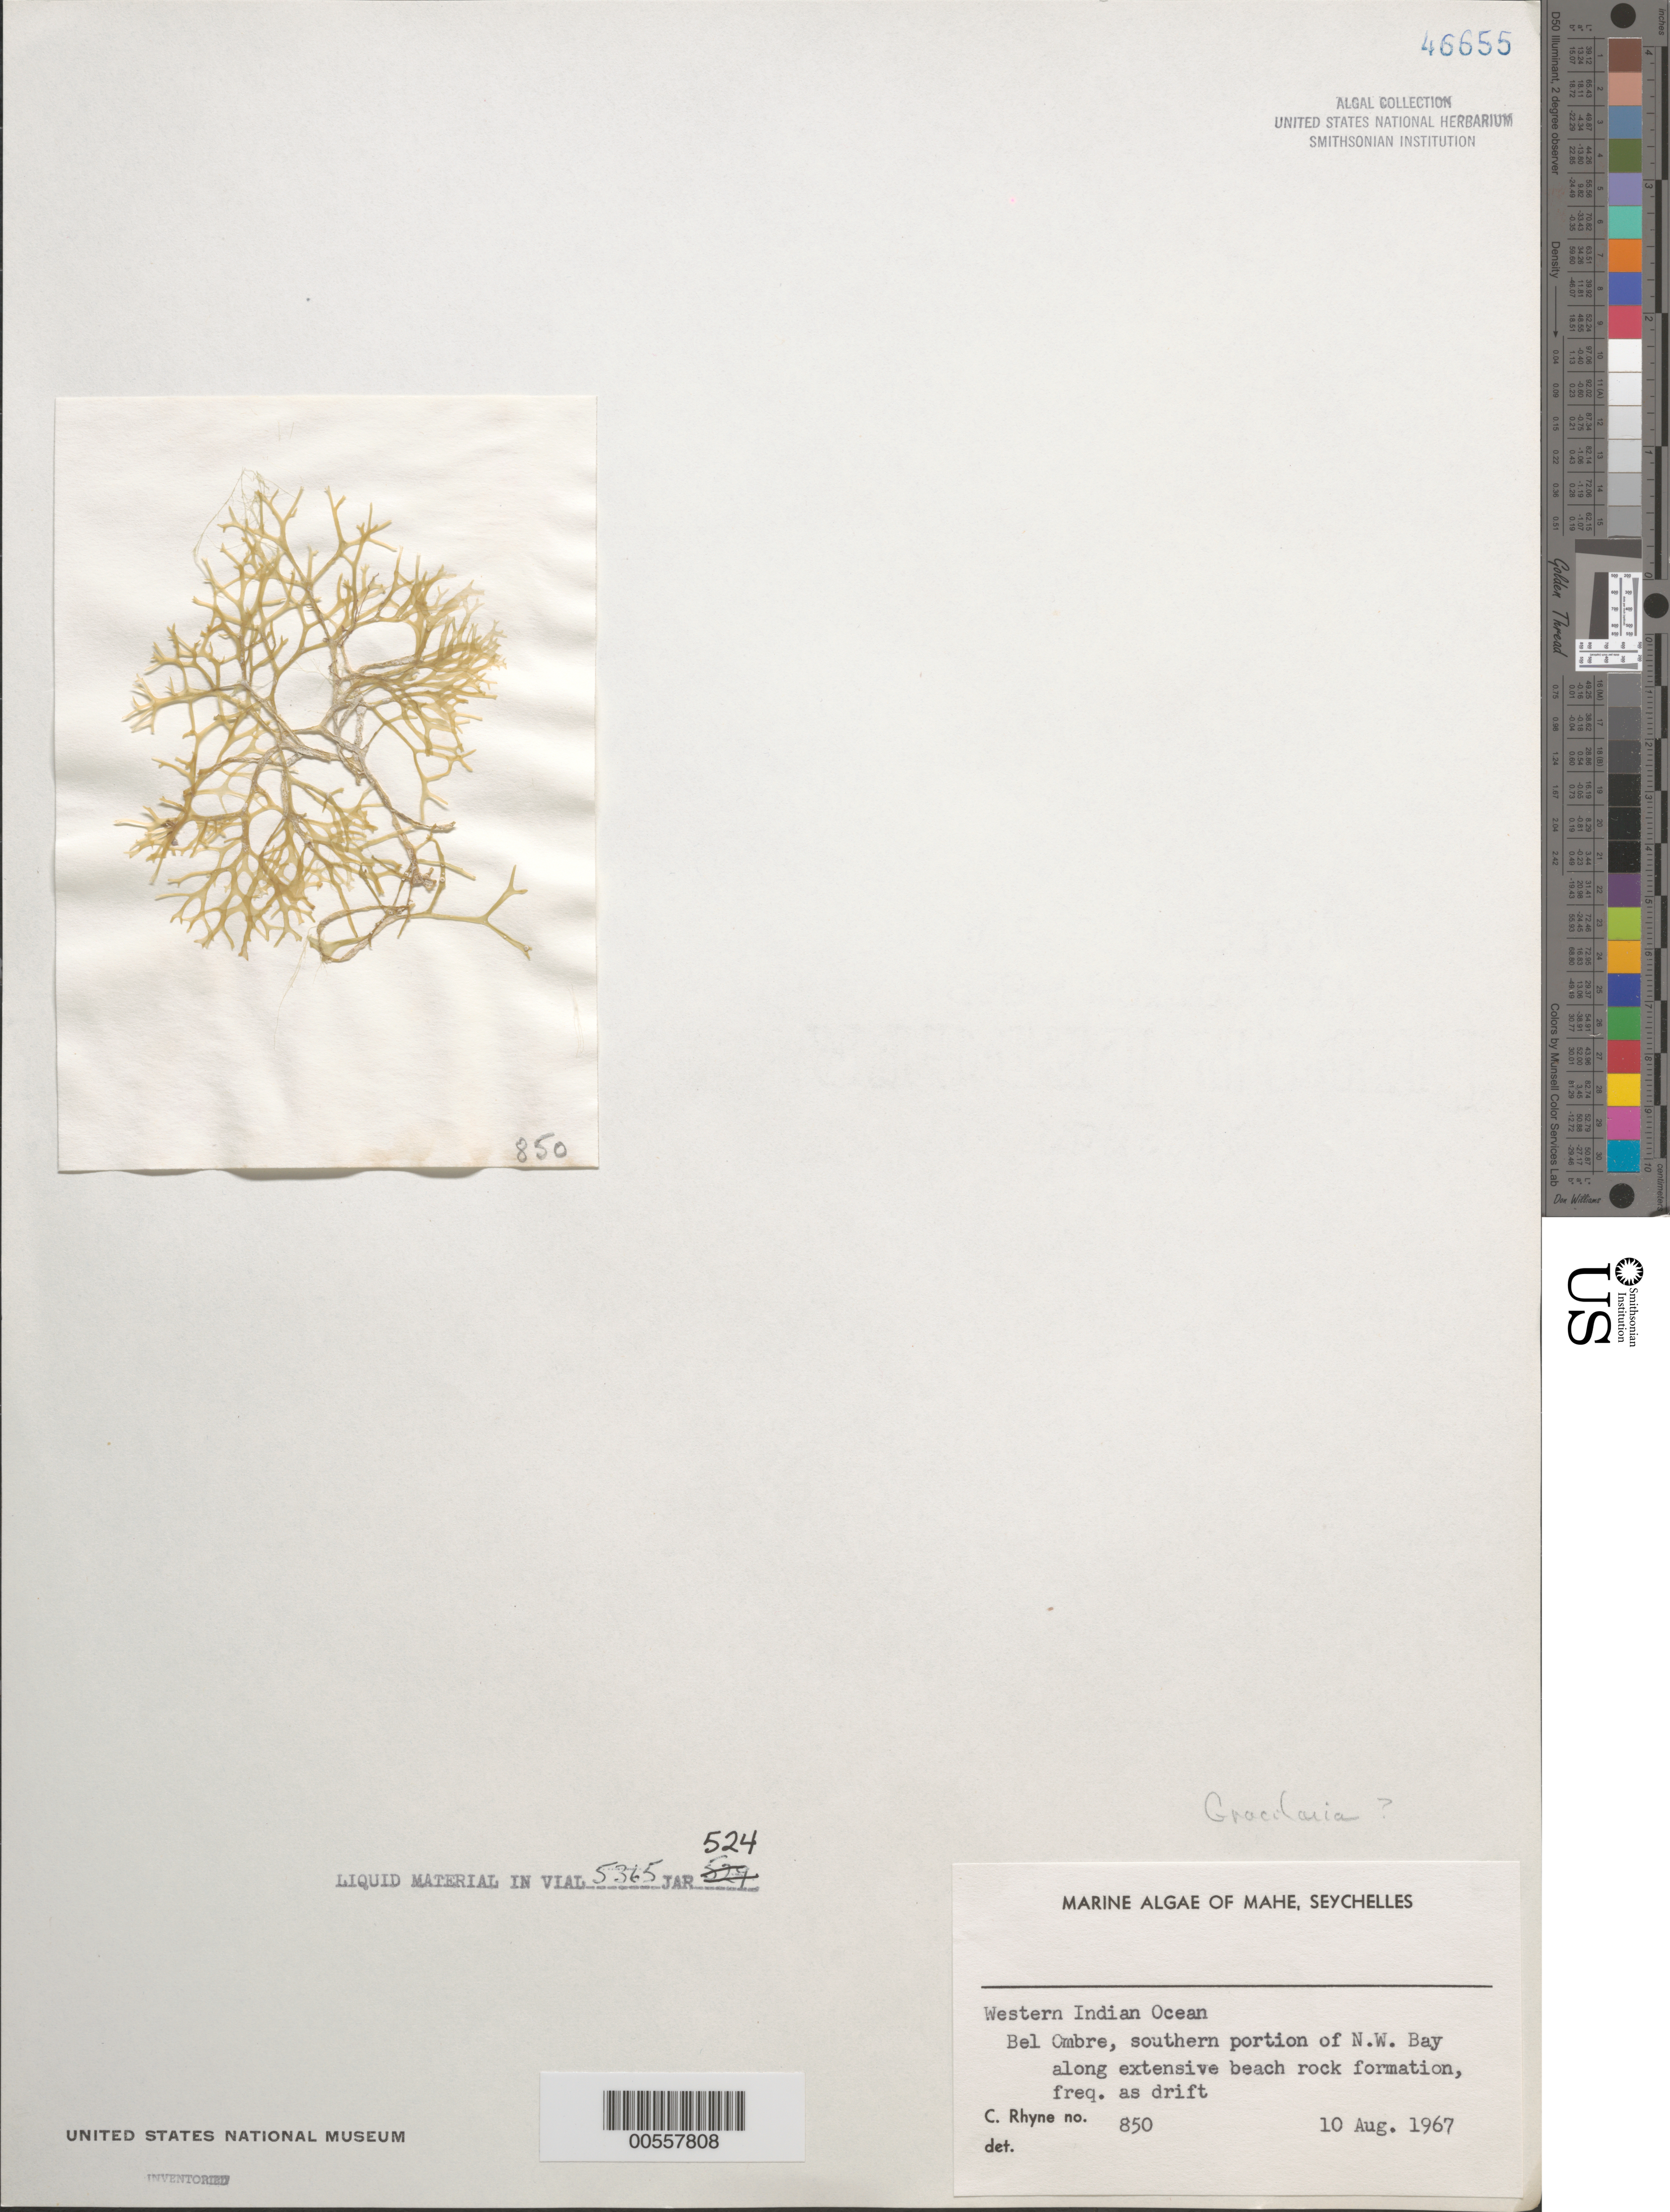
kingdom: Plantae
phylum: Rhodophyta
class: Florideophyceae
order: Gracilariales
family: Gracilariaceae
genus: Gracilaria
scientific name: Gracilaria sp.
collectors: C. Rhyne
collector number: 850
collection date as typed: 10 Aug 1967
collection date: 1967-08-10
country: Seychelles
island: Mahé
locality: Bel Ombre, southern northwest bay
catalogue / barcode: US 46655